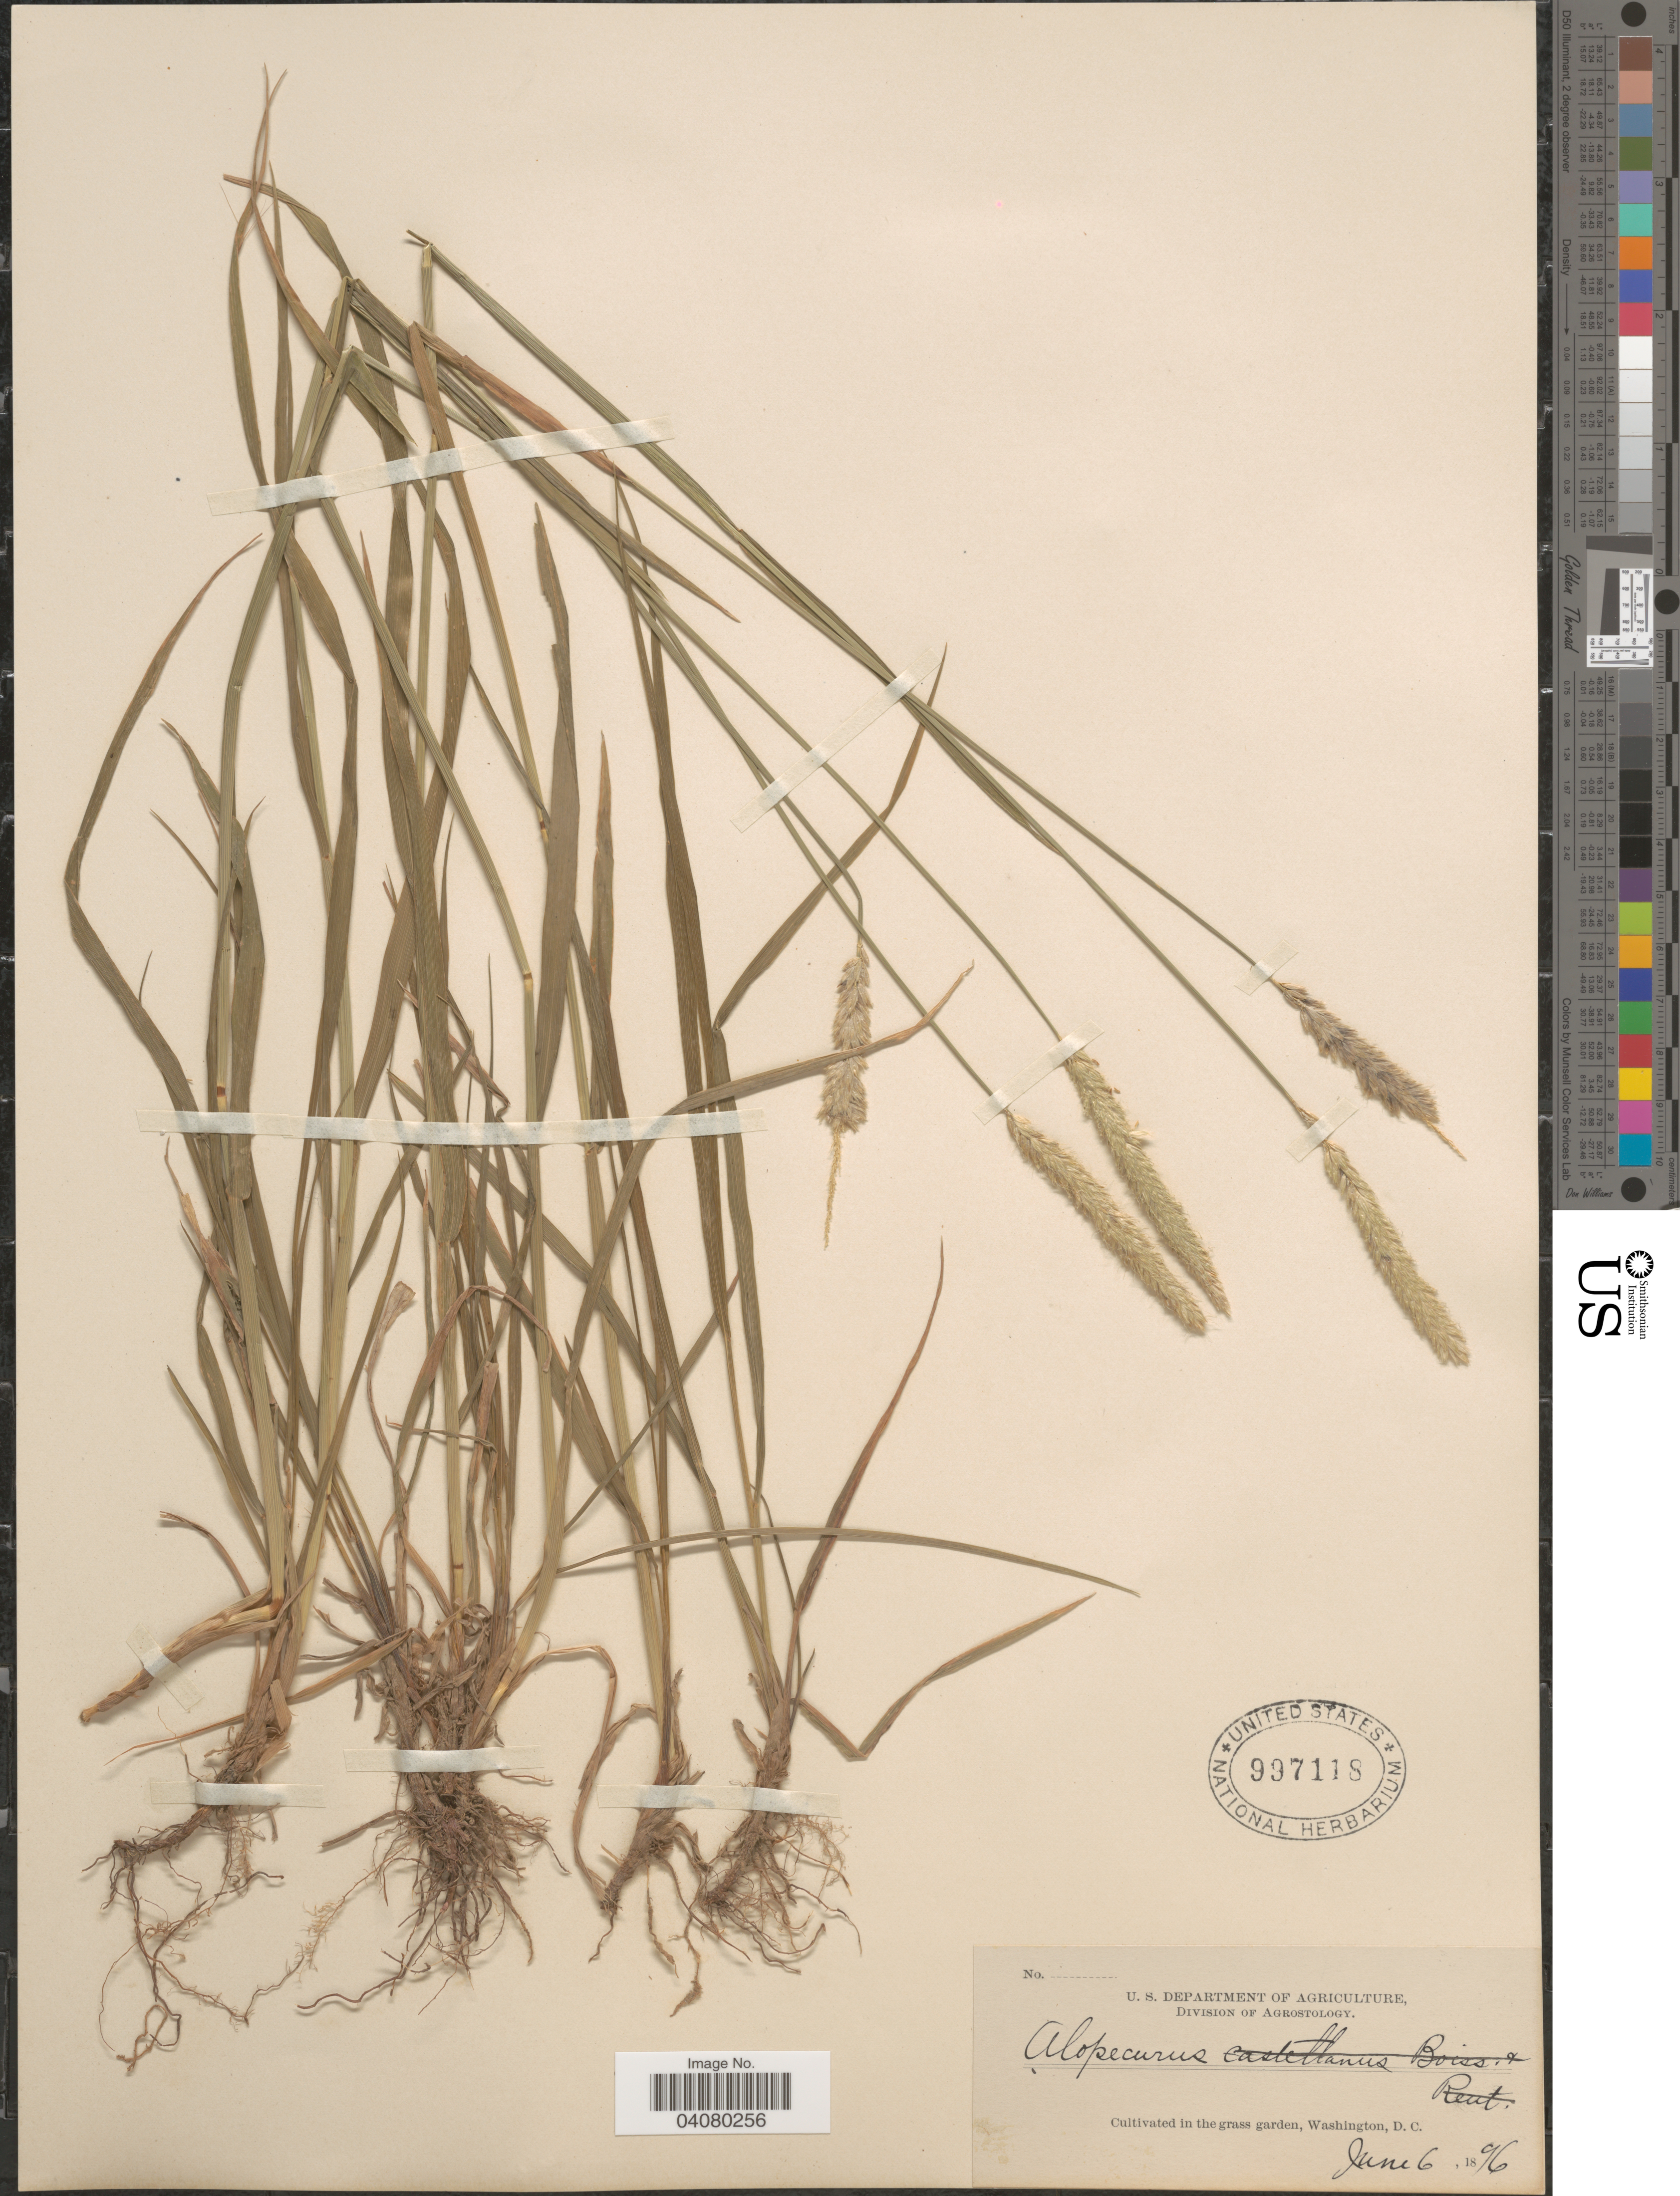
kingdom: Plantae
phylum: Tracheophyta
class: Liliopsida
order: Poales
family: Poaceae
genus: Alopecurus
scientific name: Alopecurus sp.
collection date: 1896-06-06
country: United States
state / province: District of Columbia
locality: Cultivated in grass garden. Washington, D. C.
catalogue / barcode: US 997118